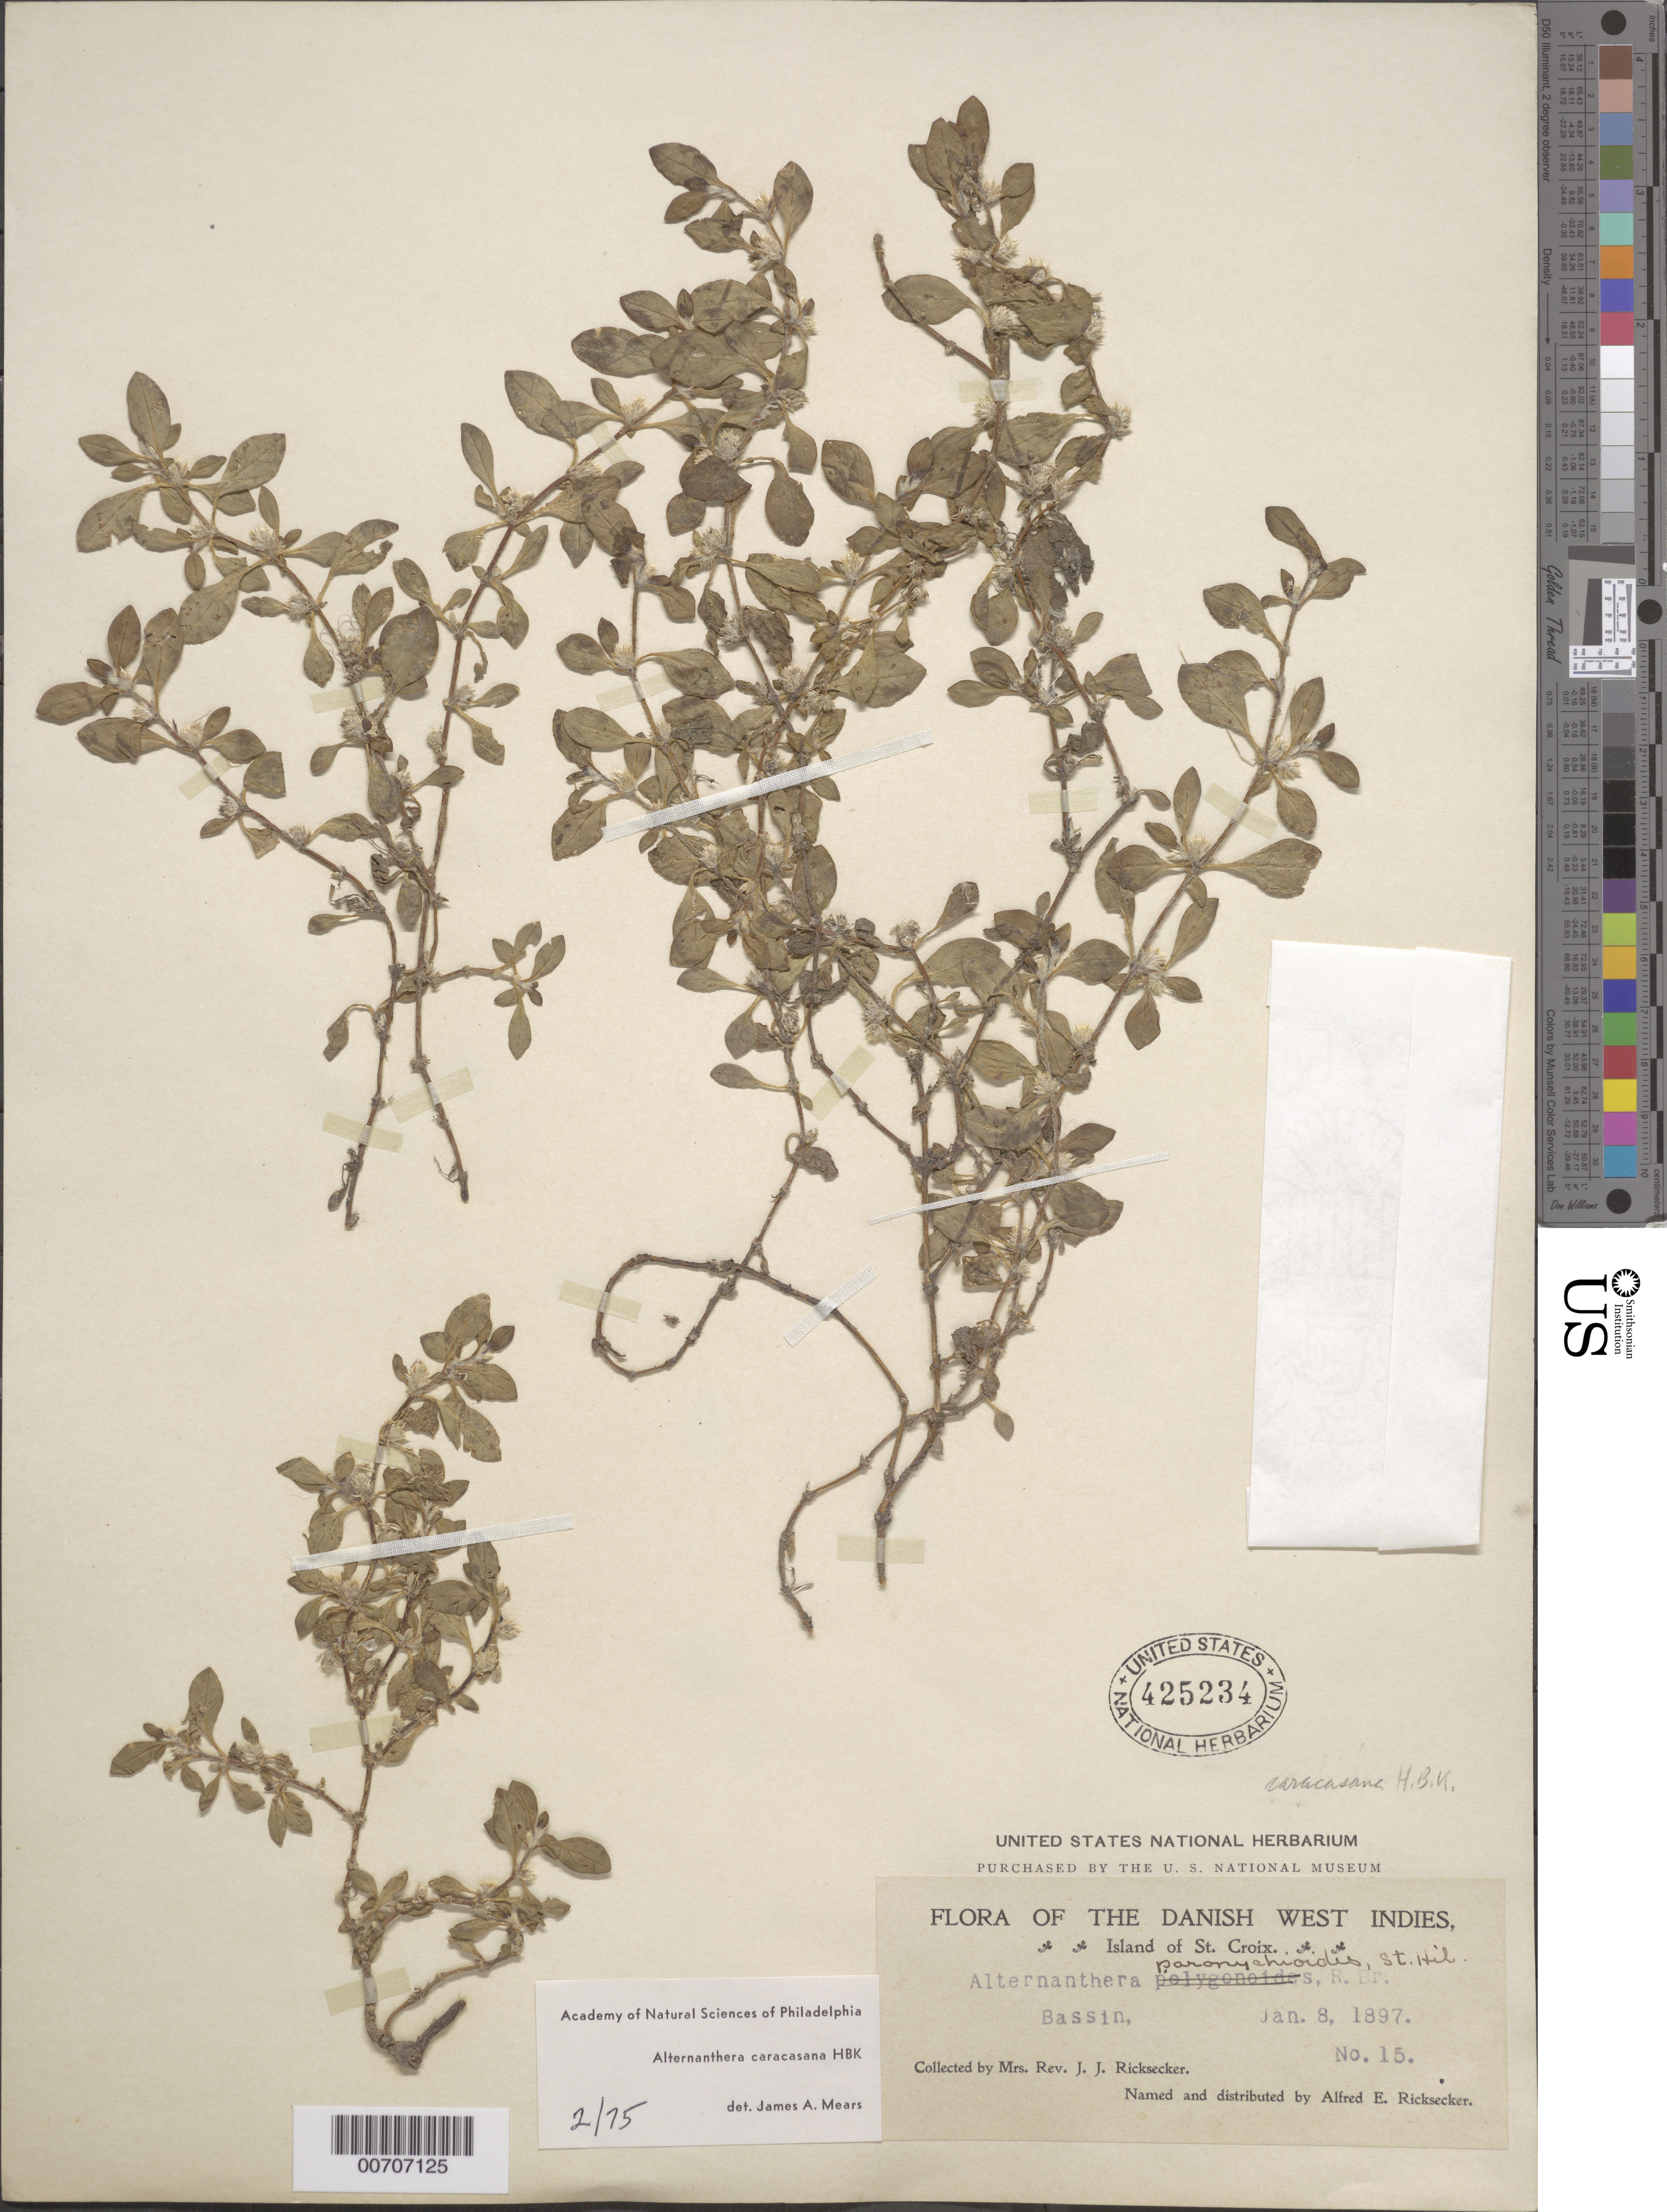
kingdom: Plantae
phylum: Tracheophyta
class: Magnoliopsida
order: Caryophyllales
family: Amaranthaceae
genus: Alternanthera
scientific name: Alternanthera caracasana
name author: Kunth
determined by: Mears, J. A., (PH), Academy of Natural Sciences of Philadelphia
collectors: Mrs. J. J. Ricksecker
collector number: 15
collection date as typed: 08 Jan 1897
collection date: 1897-01-08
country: U.S. Virgin Islands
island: St. Croix Island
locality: Bassin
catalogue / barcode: US 425234